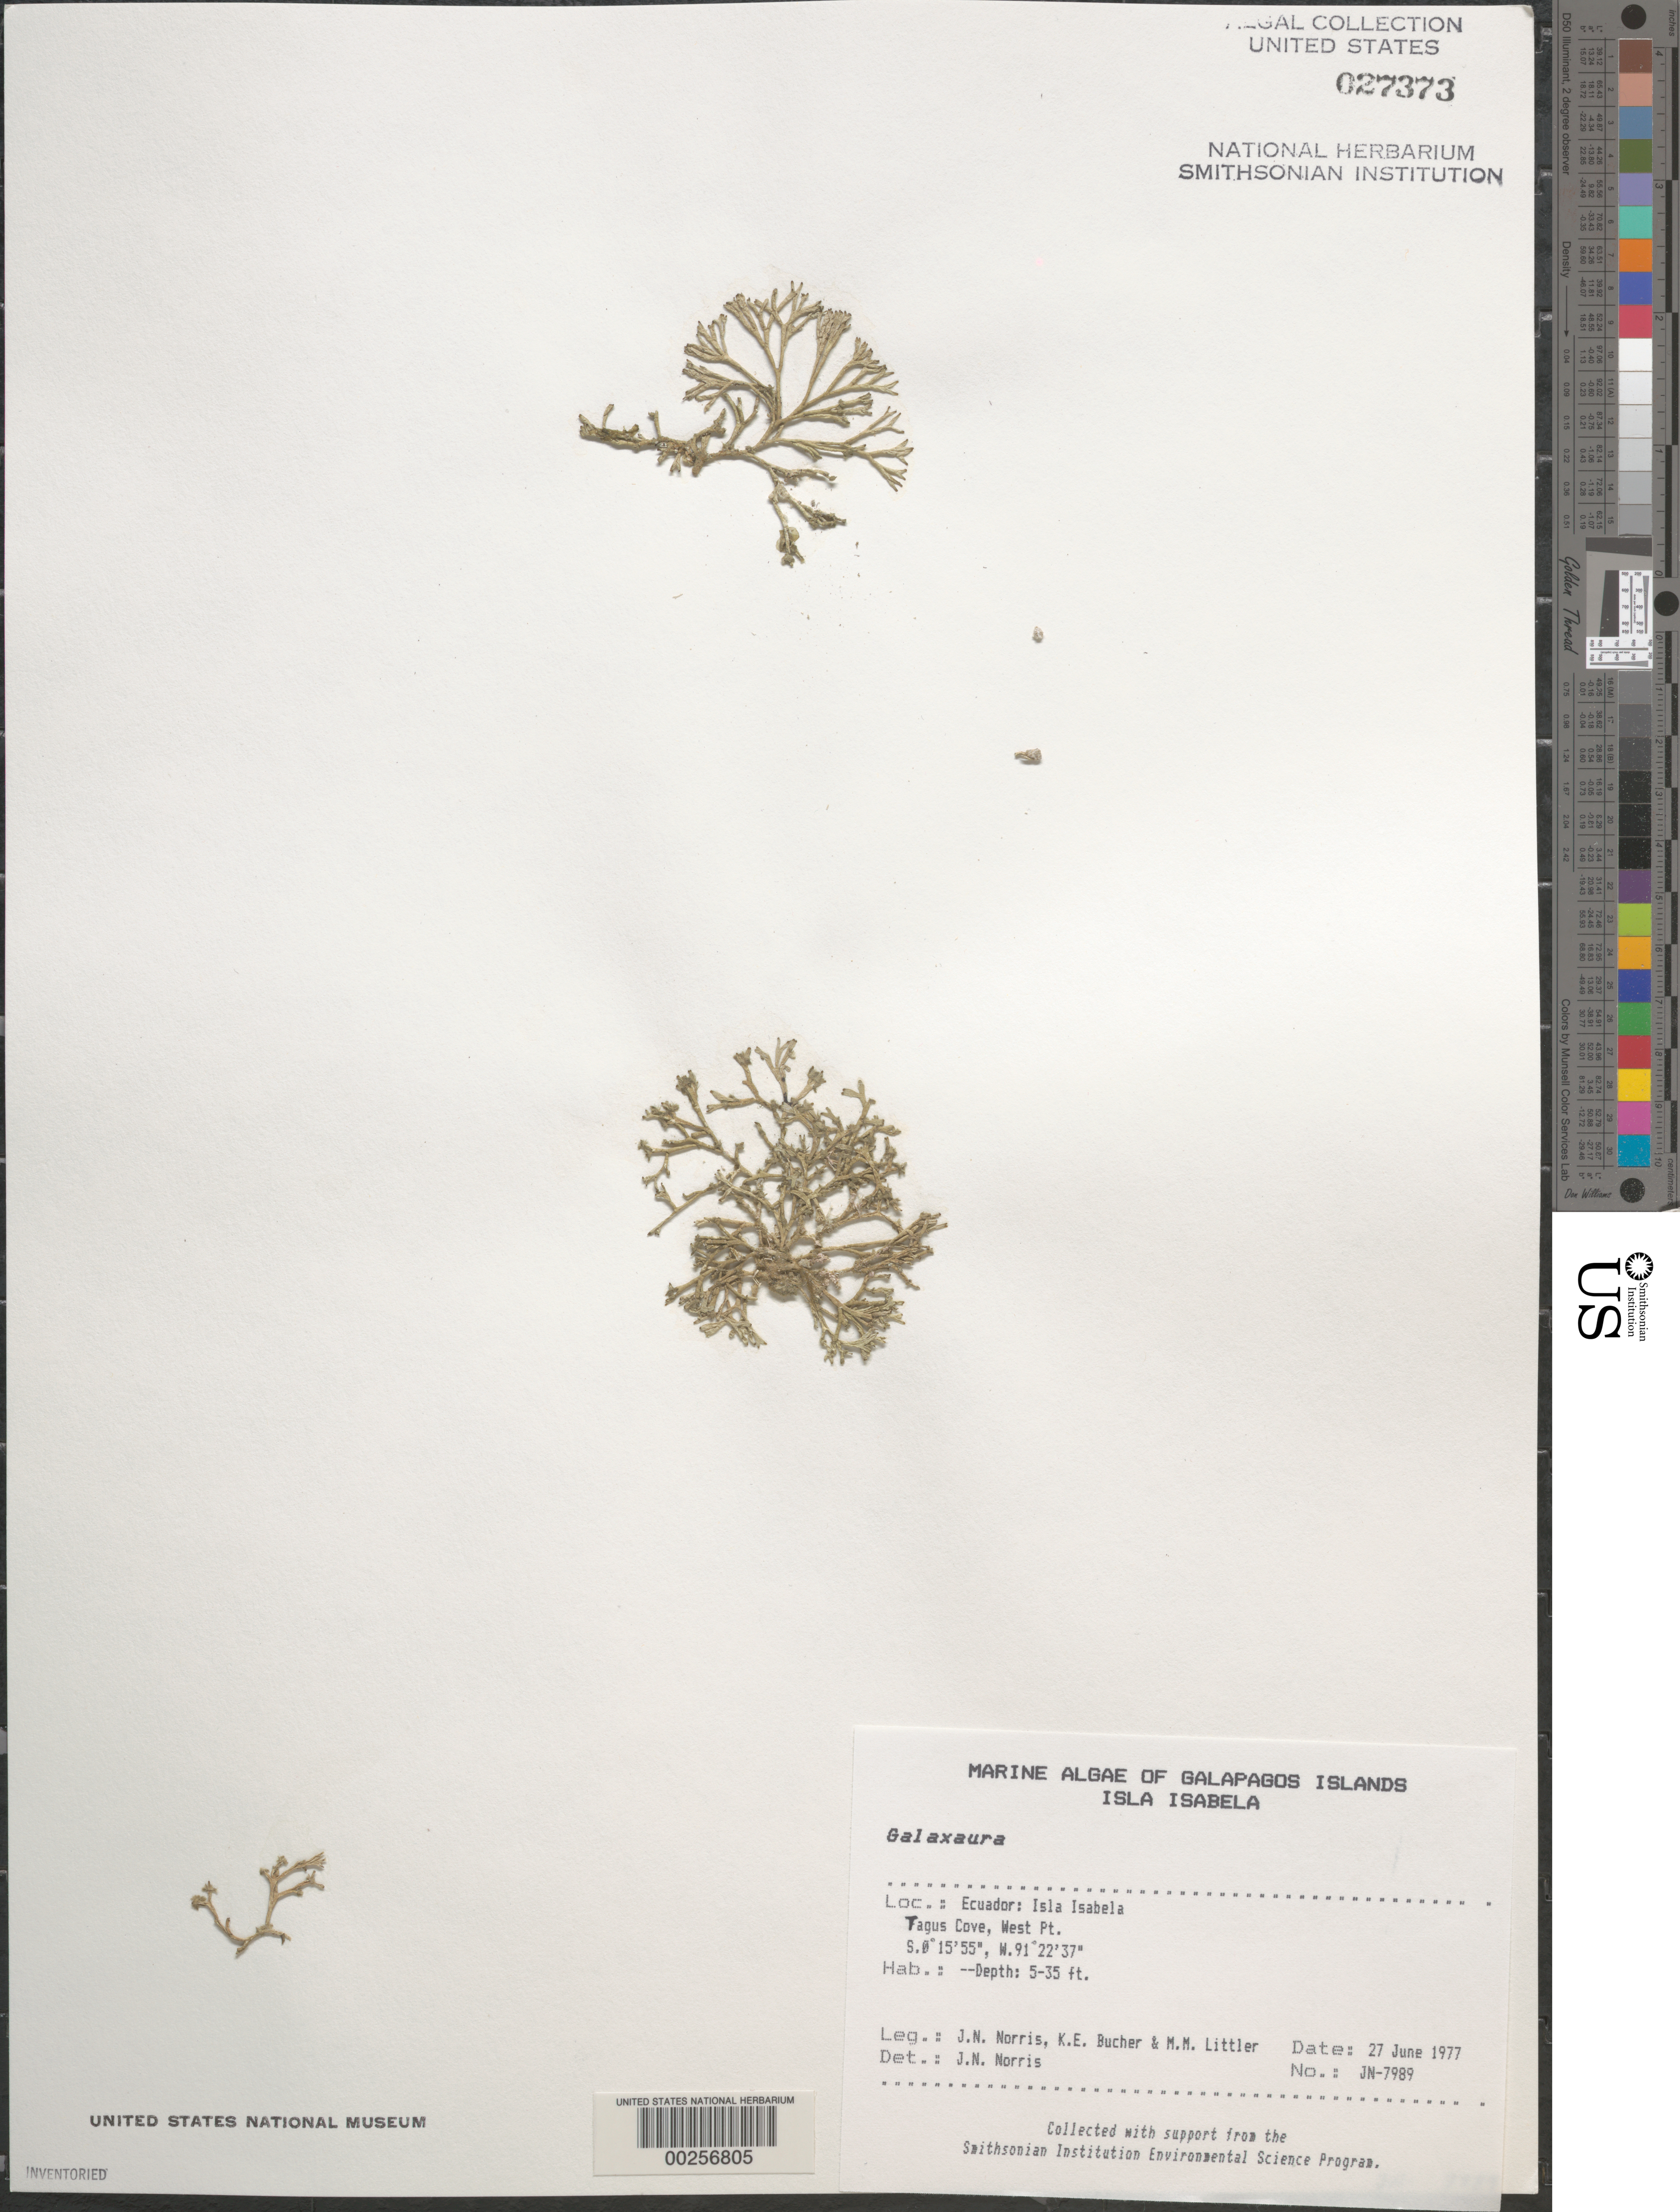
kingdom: Plantae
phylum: Rhodophyta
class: Florideophyceae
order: Nemaliales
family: Galaxauraceae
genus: Galaxaura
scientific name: Galaxaura sp.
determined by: Norris, James N.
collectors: J. N. Norris, K. E. Bucher & M. M. Littler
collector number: JN-7989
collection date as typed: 27 Jun 1977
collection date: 1977-06-27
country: Ecuador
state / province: Colón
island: Isabela [Albemarle]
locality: Tagus Cove, West Point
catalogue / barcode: US 27373